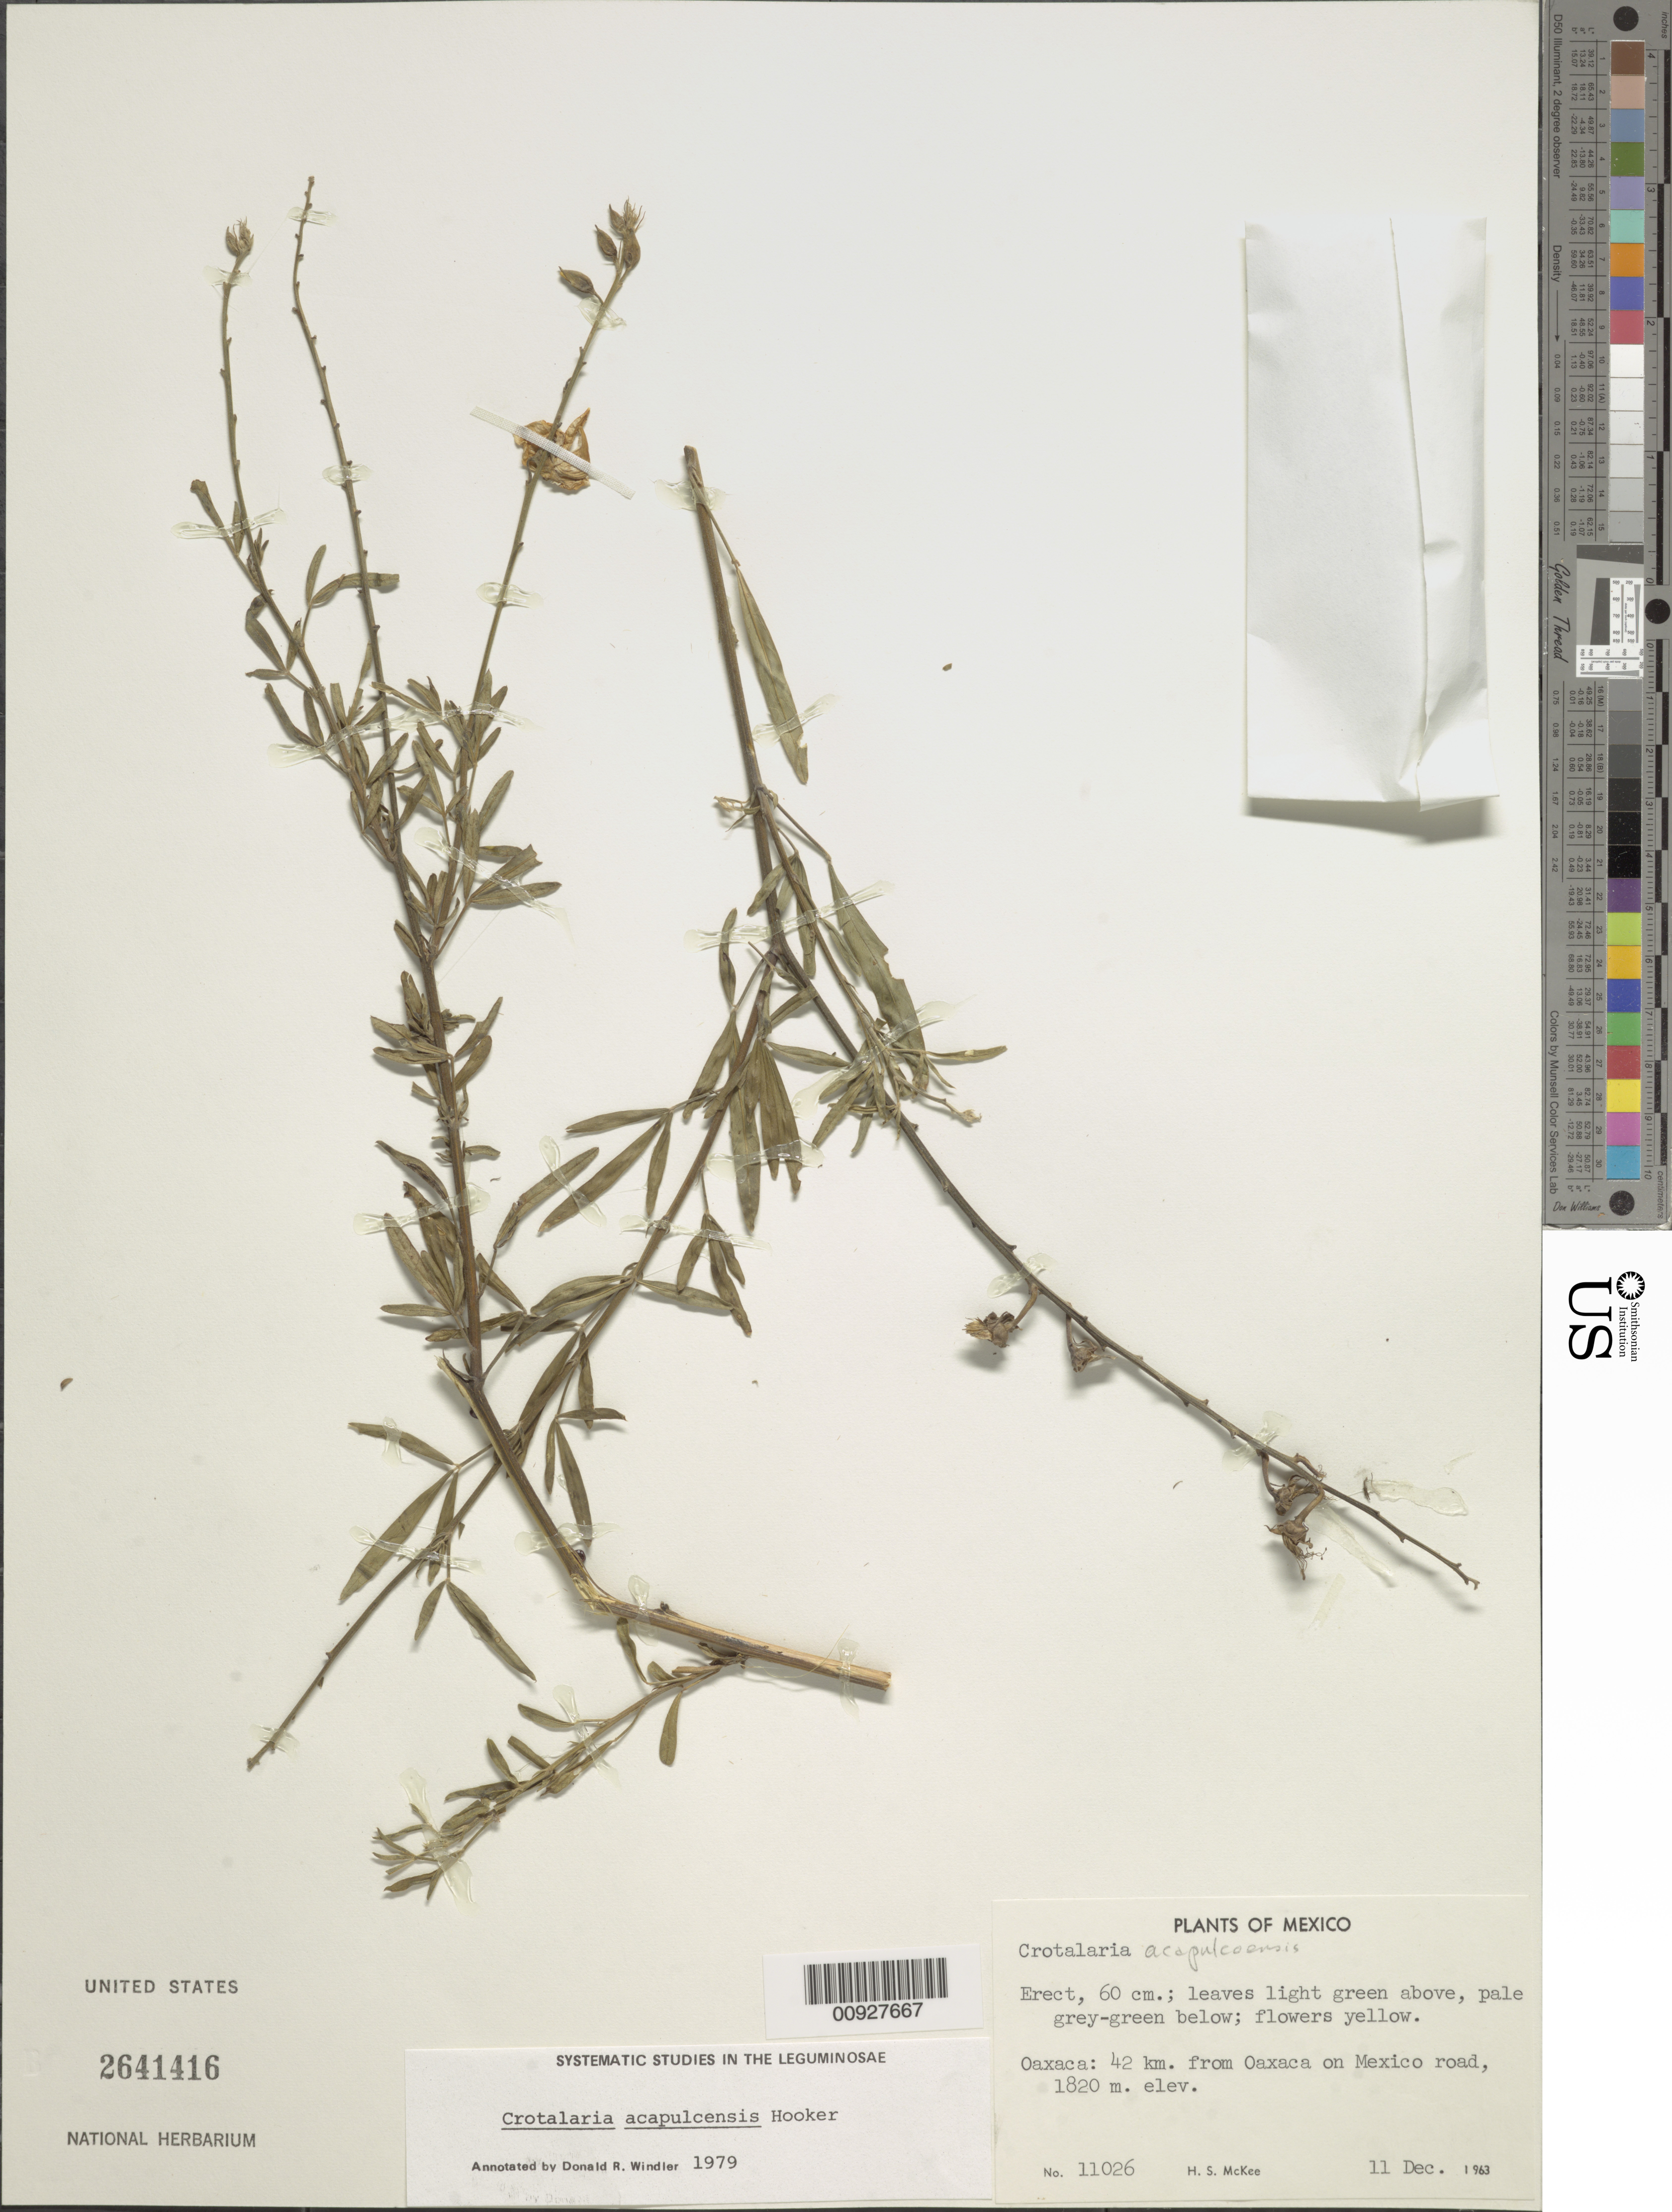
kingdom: Plantae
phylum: Tracheophyta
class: Magnoliopsida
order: Fabales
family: Fabaceae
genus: Crotalaria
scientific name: Crotalaria acapulcensis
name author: Hook. & Arn.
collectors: H. S. McKee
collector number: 11026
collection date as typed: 11 Dec 1963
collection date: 1963-12-11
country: Mexico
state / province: Oaxaca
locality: Oaxaca: 42 km. from Oaxaca on Mexico road.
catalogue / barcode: US 2641416